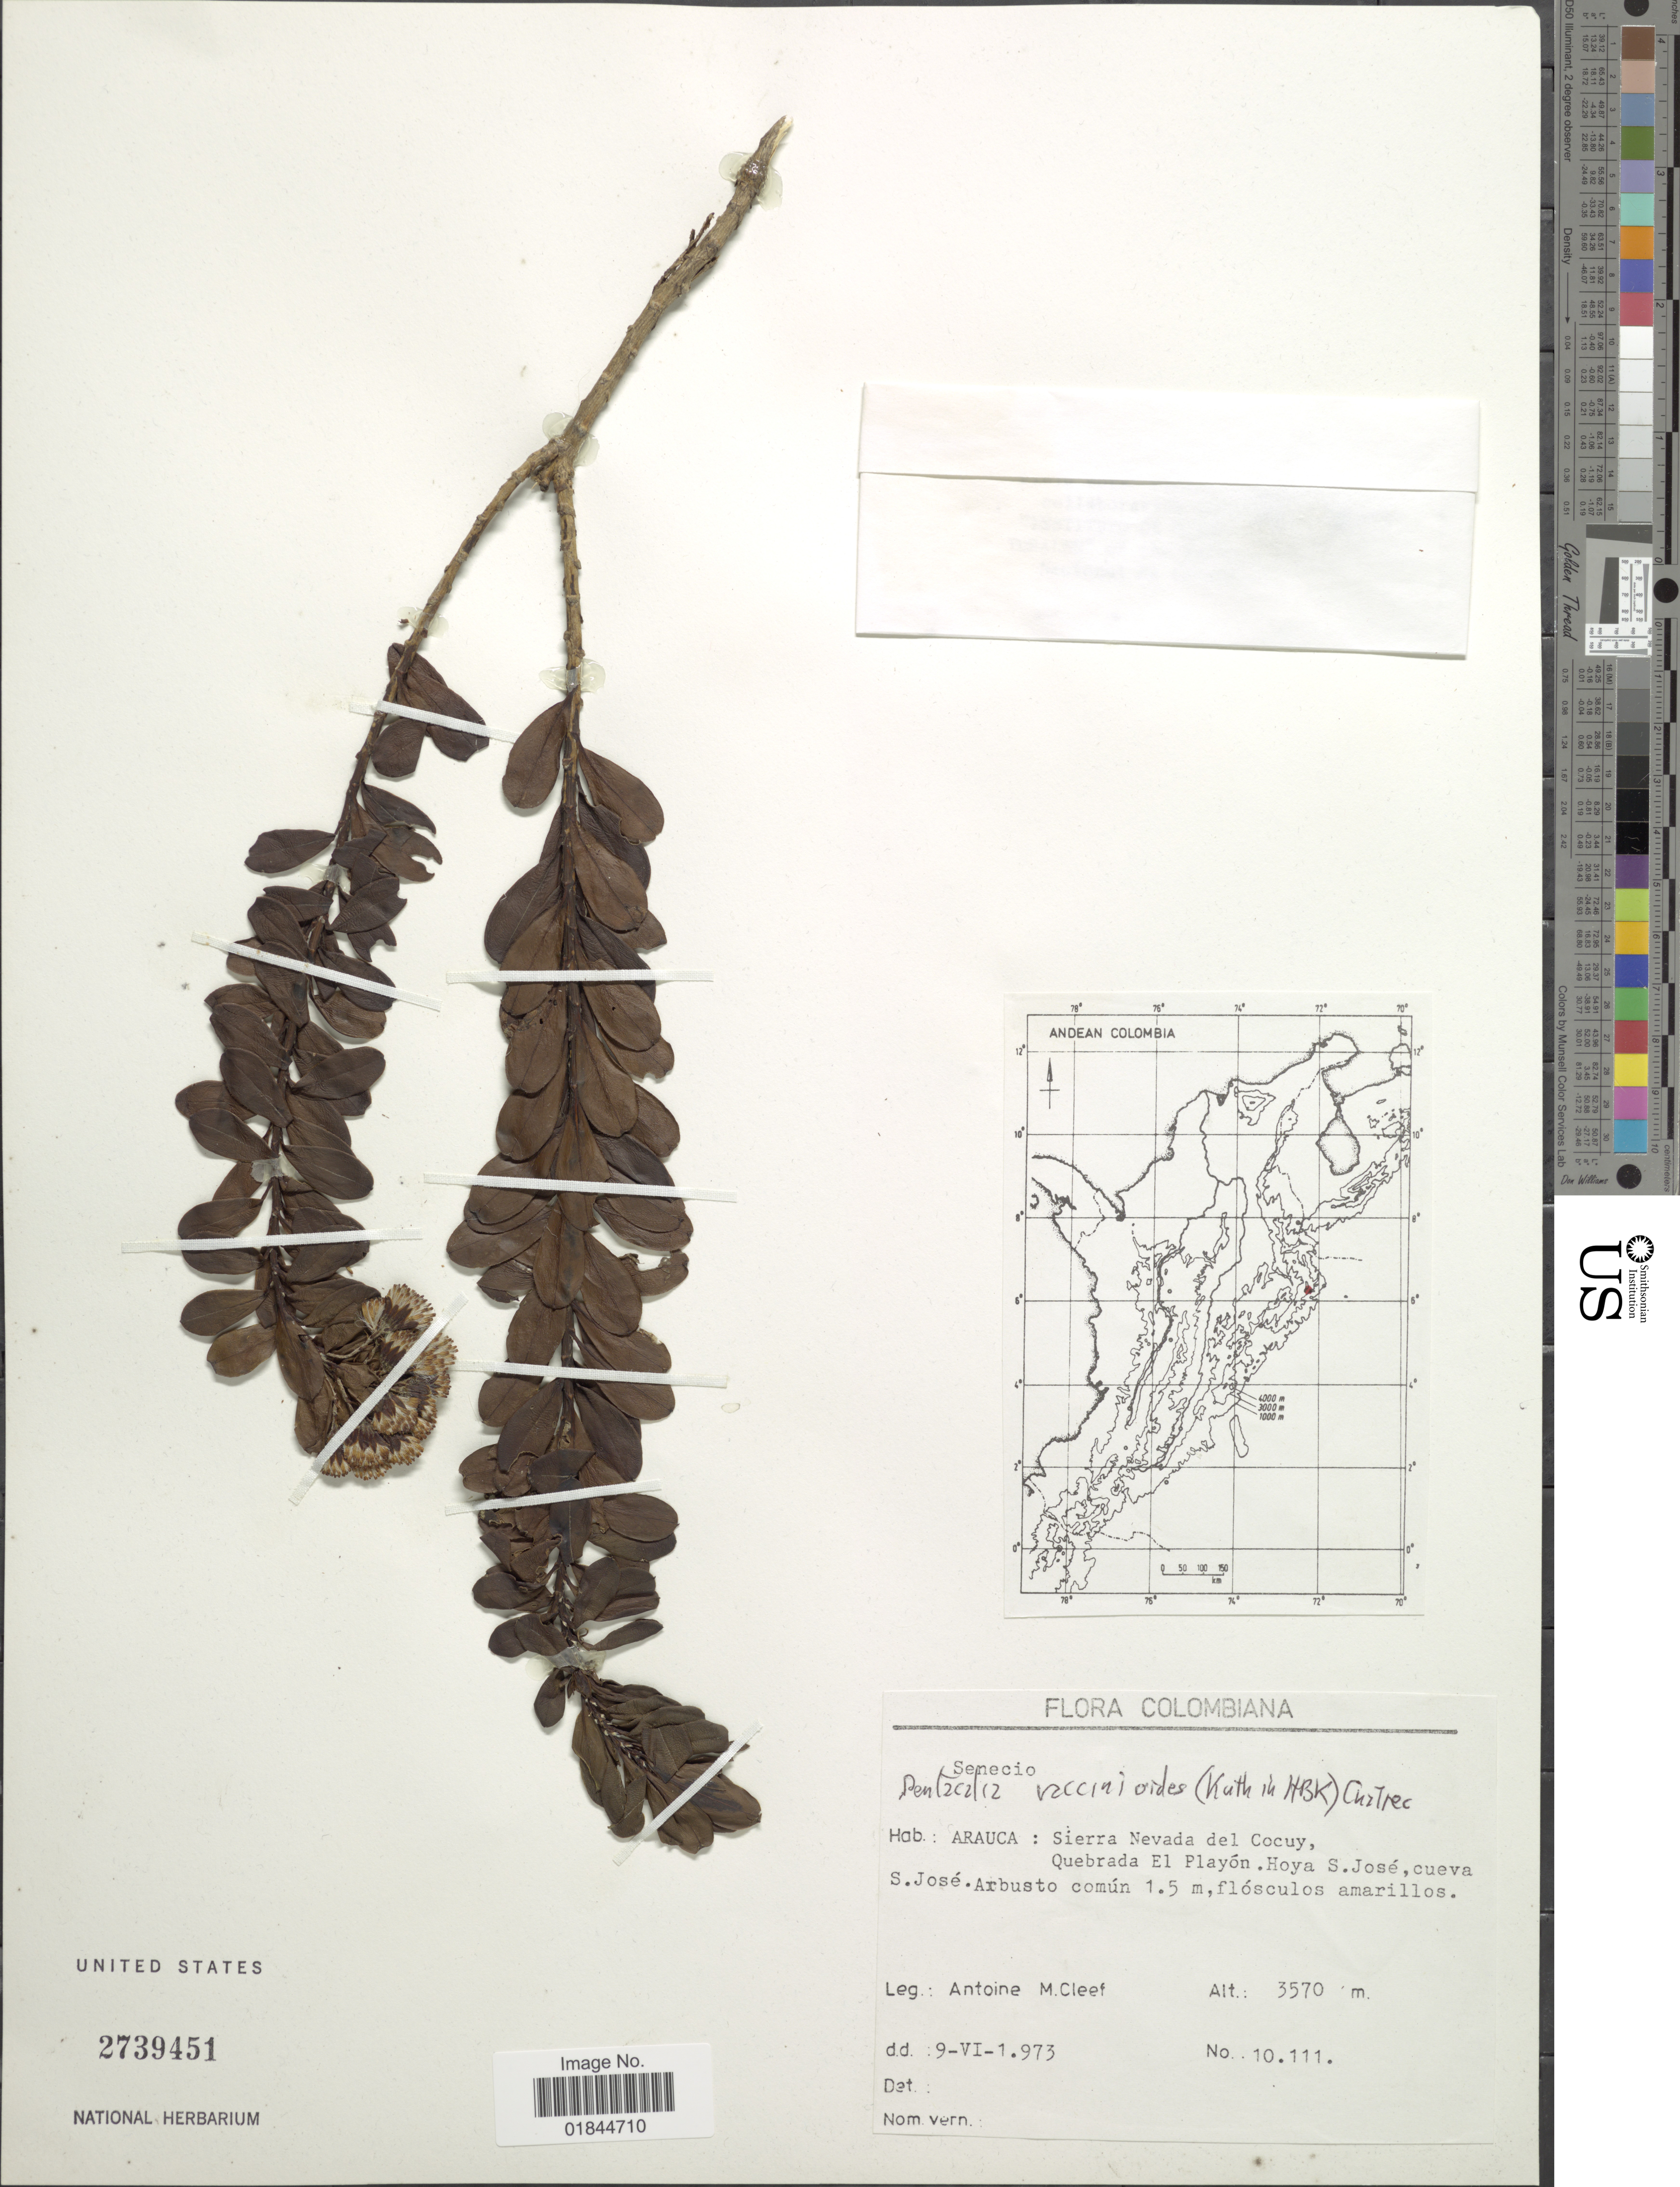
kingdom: Plantae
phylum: Tracheophyta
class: Magnoliopsida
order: Asterales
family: Asteraceae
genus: Pentacalia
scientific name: Pentacalia vaccinioides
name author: (Kunth) Cuatrec.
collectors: A. M. Cleef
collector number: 10111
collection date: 1973-06-09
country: Colombia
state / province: Arauca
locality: Sierra Nevada del Cocuy, Quebrada El Playon, Hoya S. Jose, cueva S. Jose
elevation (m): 3570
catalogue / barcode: US 2739451